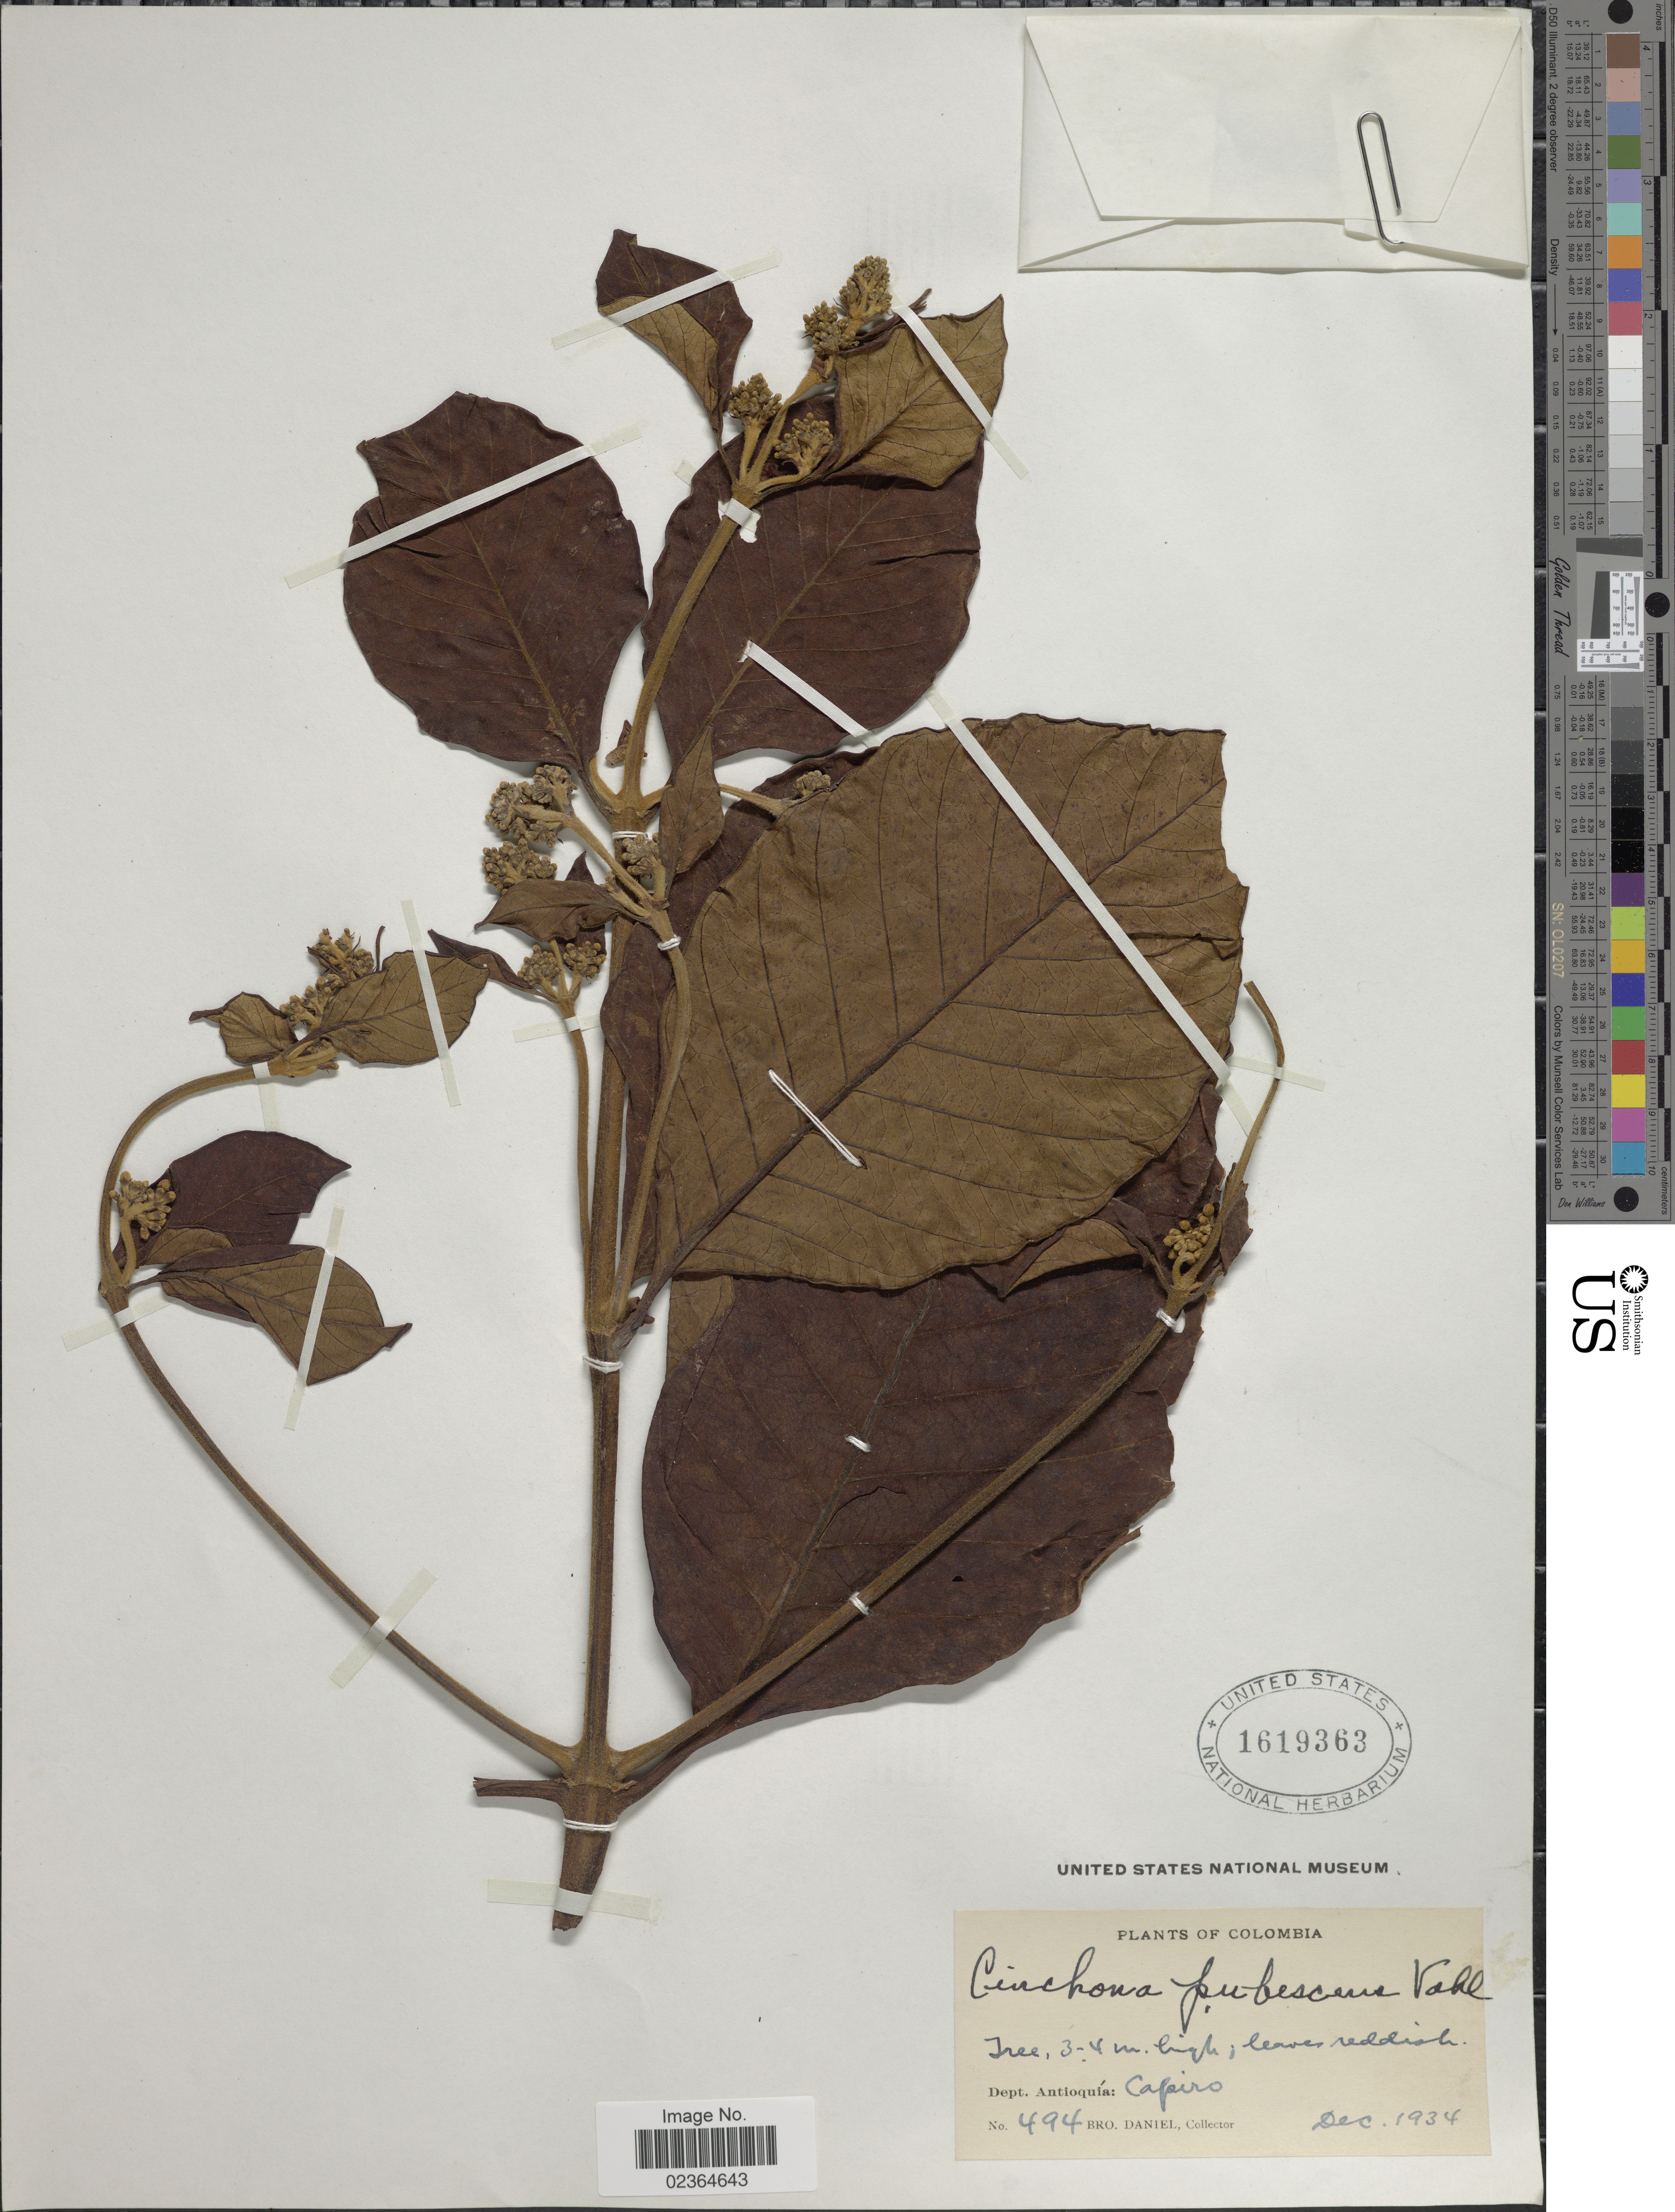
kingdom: Plantae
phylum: Tracheophyta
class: Magnoliopsida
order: Gentianales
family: Rubiaceae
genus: Cinchona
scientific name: Cinchona pubescens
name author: Vahl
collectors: Bro. Daniel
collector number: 494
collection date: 1934-12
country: Colombia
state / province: Antioquia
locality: Capiro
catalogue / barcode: US 1619363